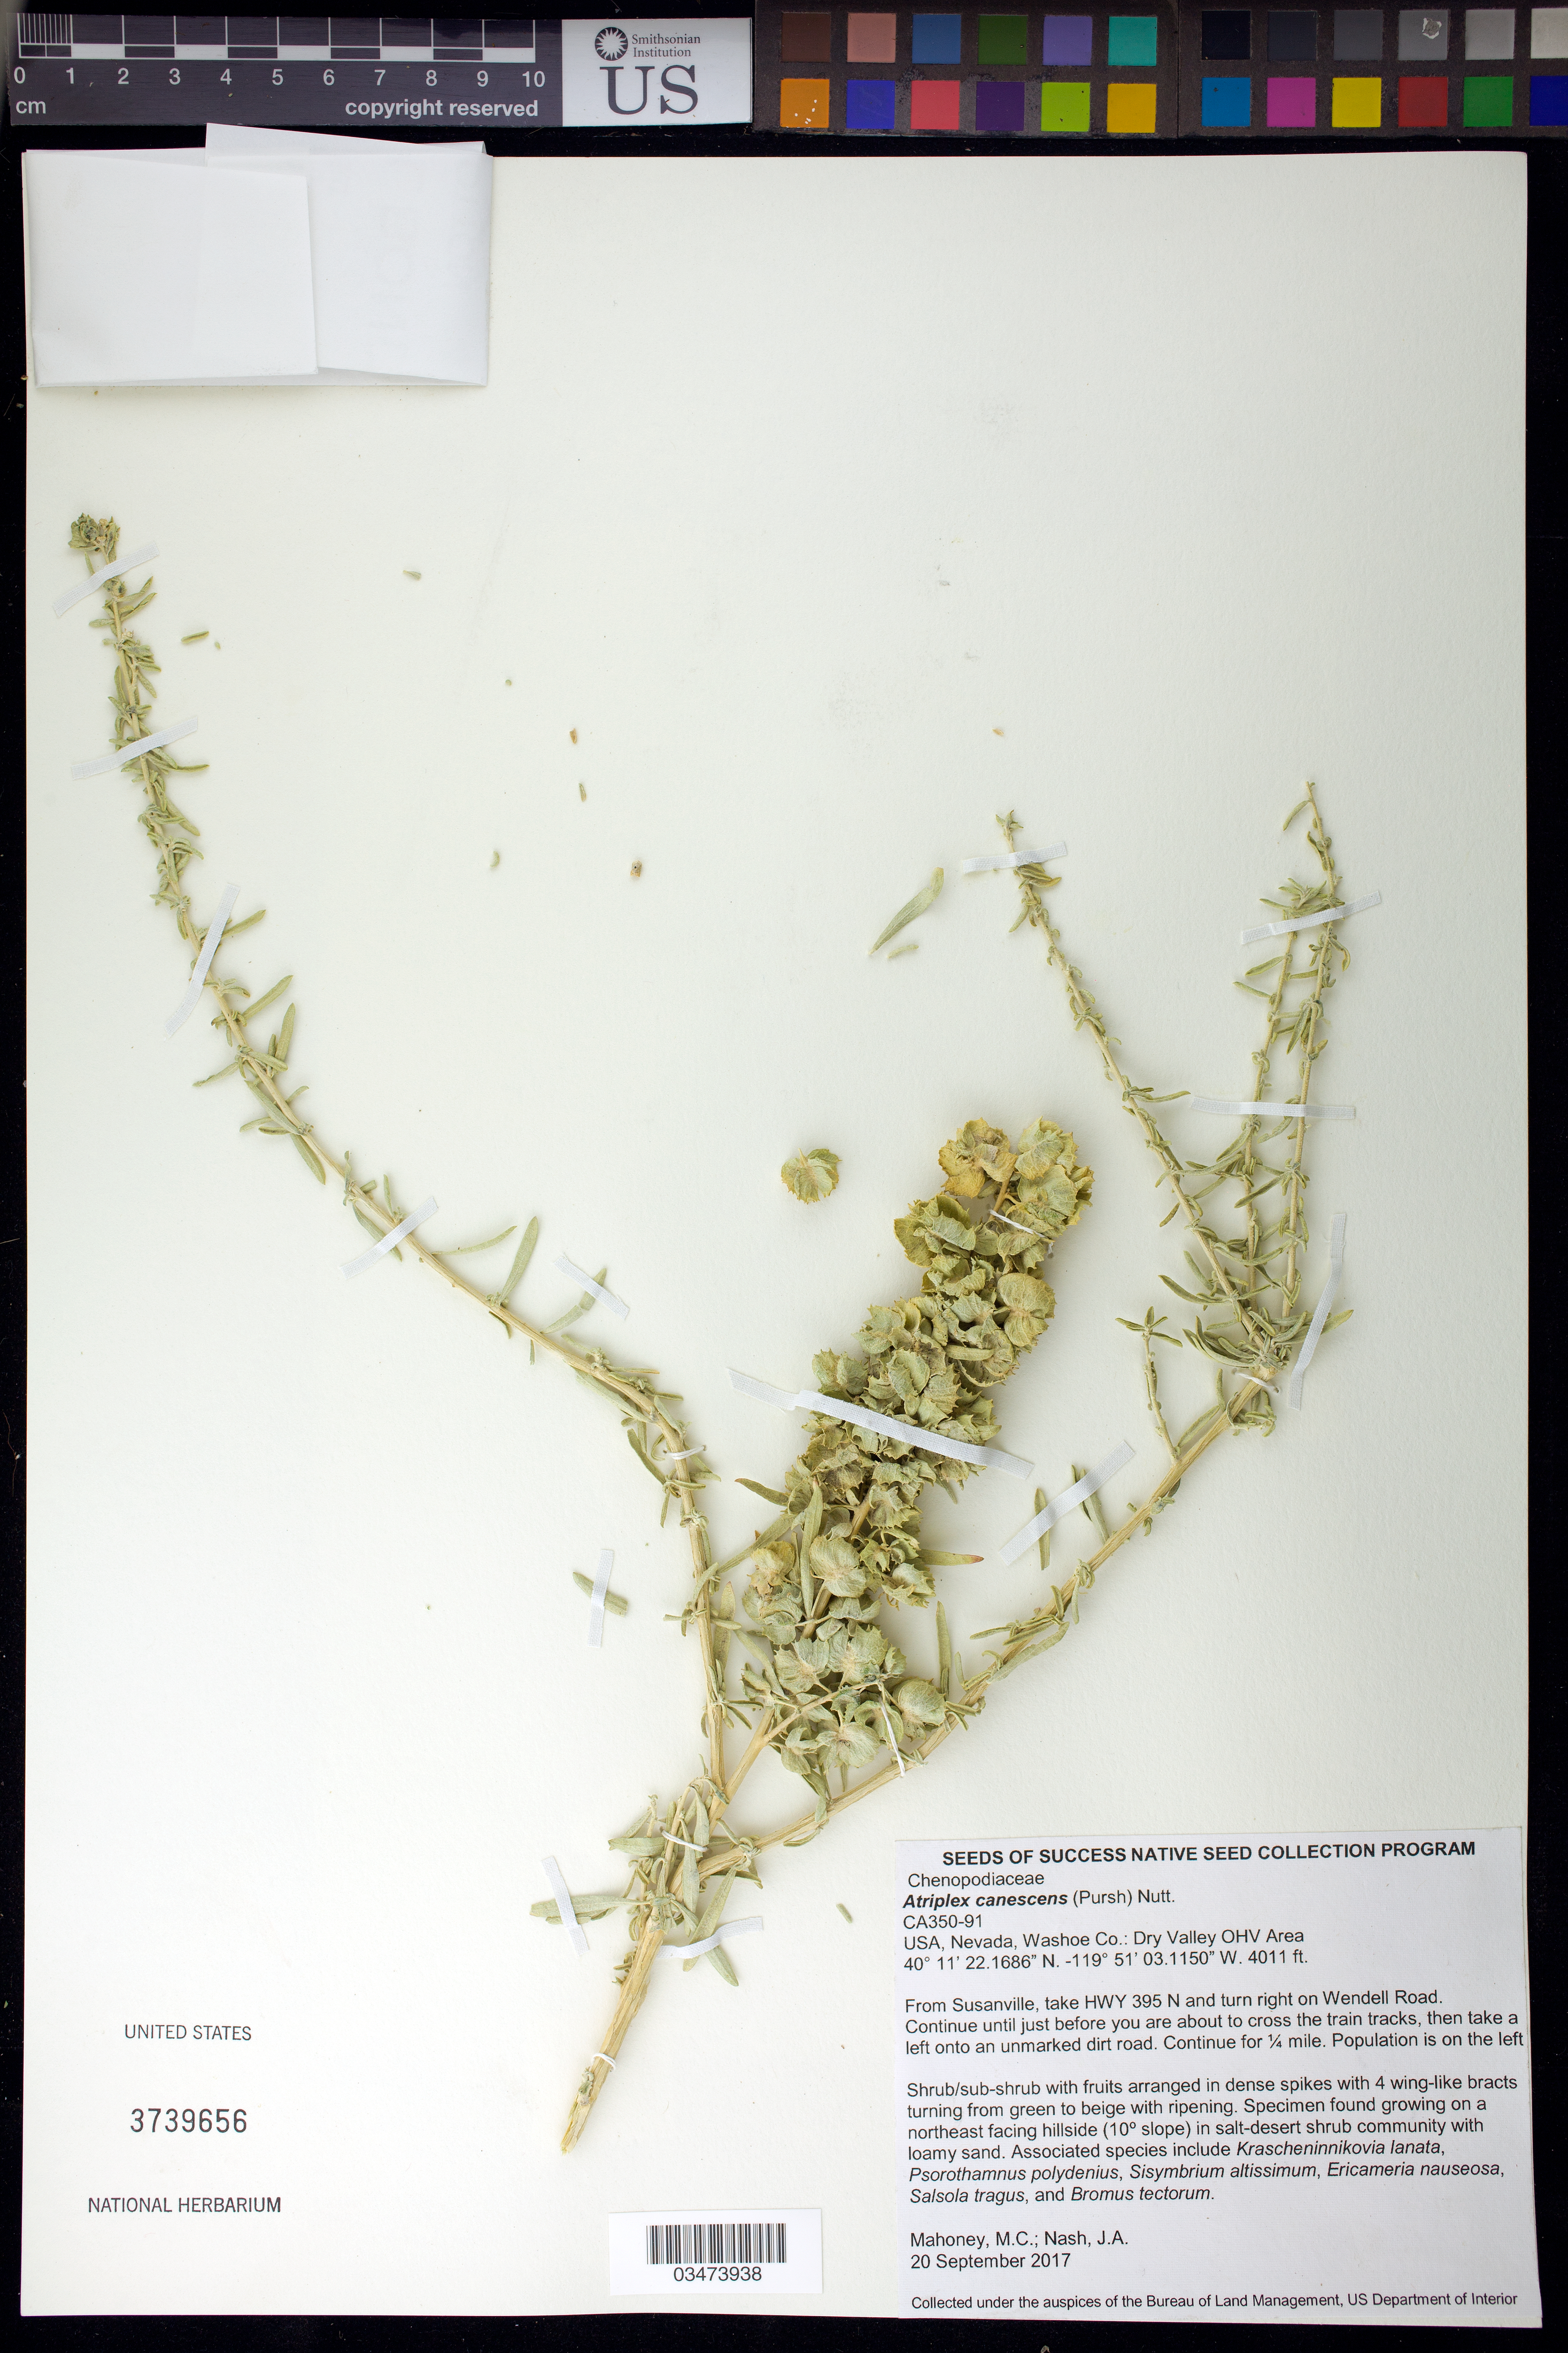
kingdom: Plantae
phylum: Tracheophyta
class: Magnoliopsida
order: Caryophyllales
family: Amaranthaceae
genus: Atriplex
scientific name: Atriplex canescens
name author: (Pursh) Nutt.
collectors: M. Mahoney & J. Nash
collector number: CA350-91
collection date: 2017-09-20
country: United States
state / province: Nevada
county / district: Washoe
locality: Dry Valley OHV Area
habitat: Foothills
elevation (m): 1223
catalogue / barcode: US 3739656